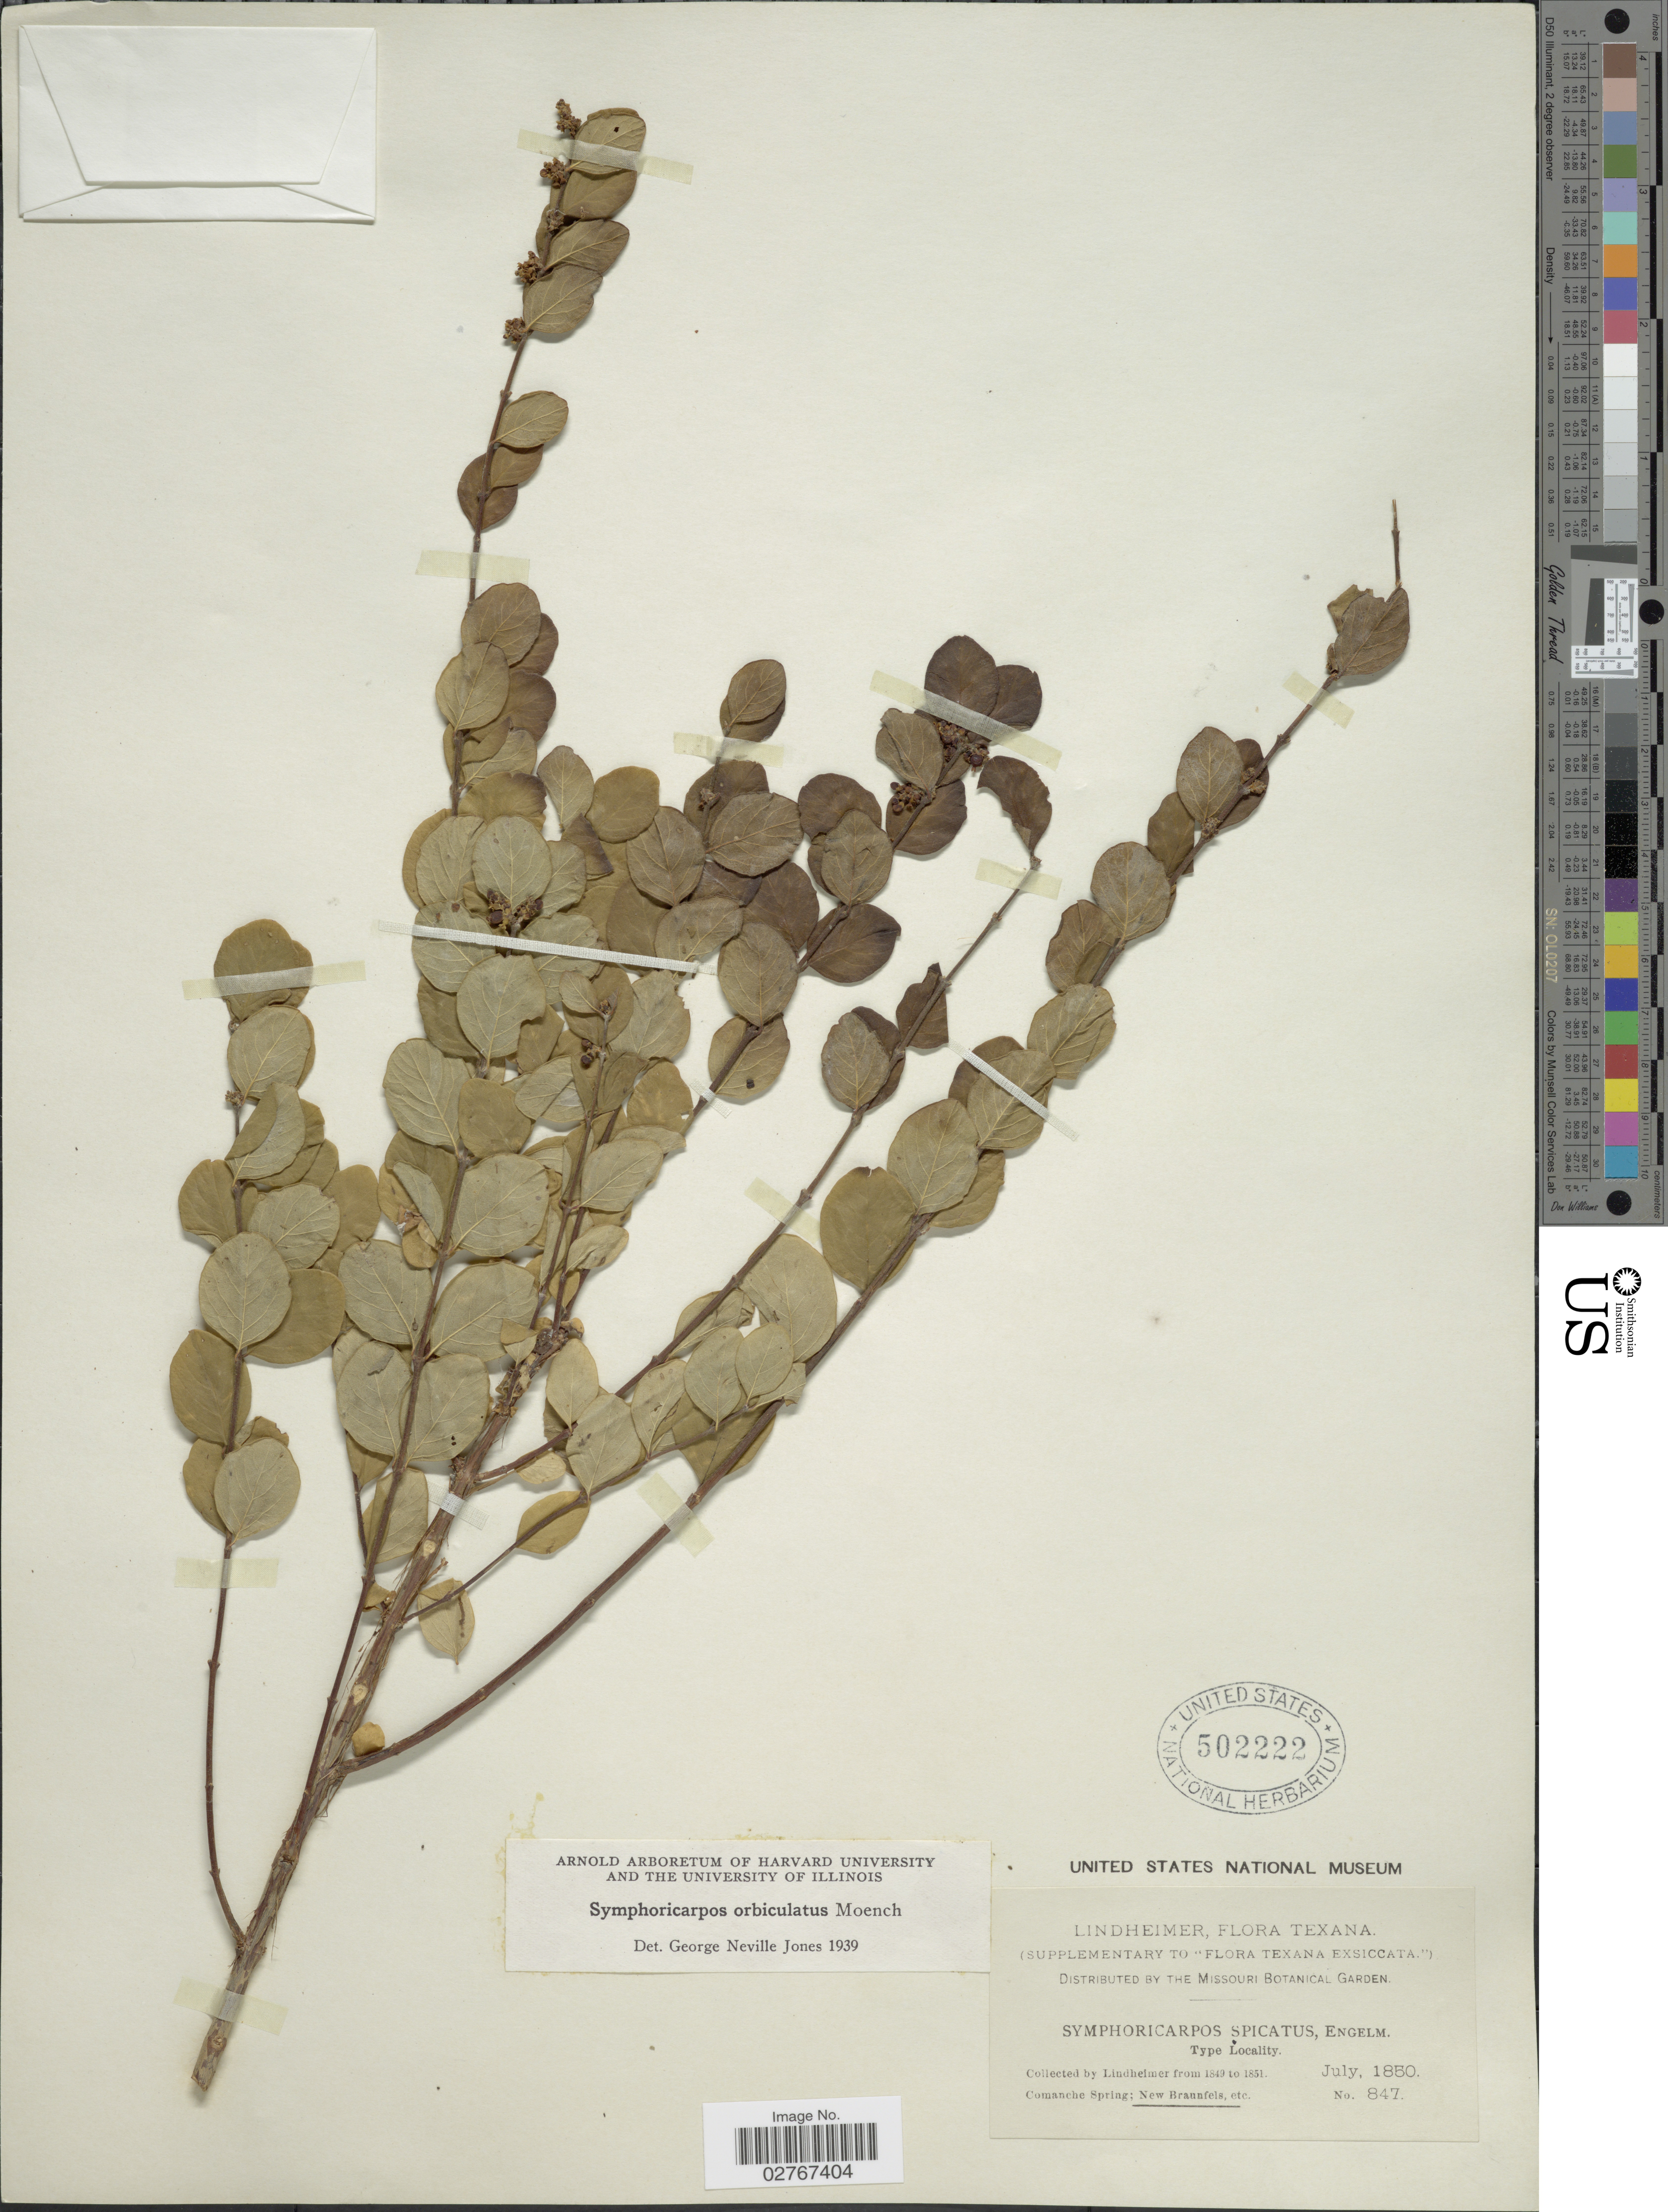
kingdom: Plantae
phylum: Tracheophyta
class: Magnoliopsida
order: Dipsacales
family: Caprifoliaceae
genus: Symphoricarpos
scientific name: Symphoricarpos orbiculatus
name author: Moench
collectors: -. Lindheimer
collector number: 847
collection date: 1850-07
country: United States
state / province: Texas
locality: Comanche Spring: New Brannfels, etc.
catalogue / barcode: US 502222